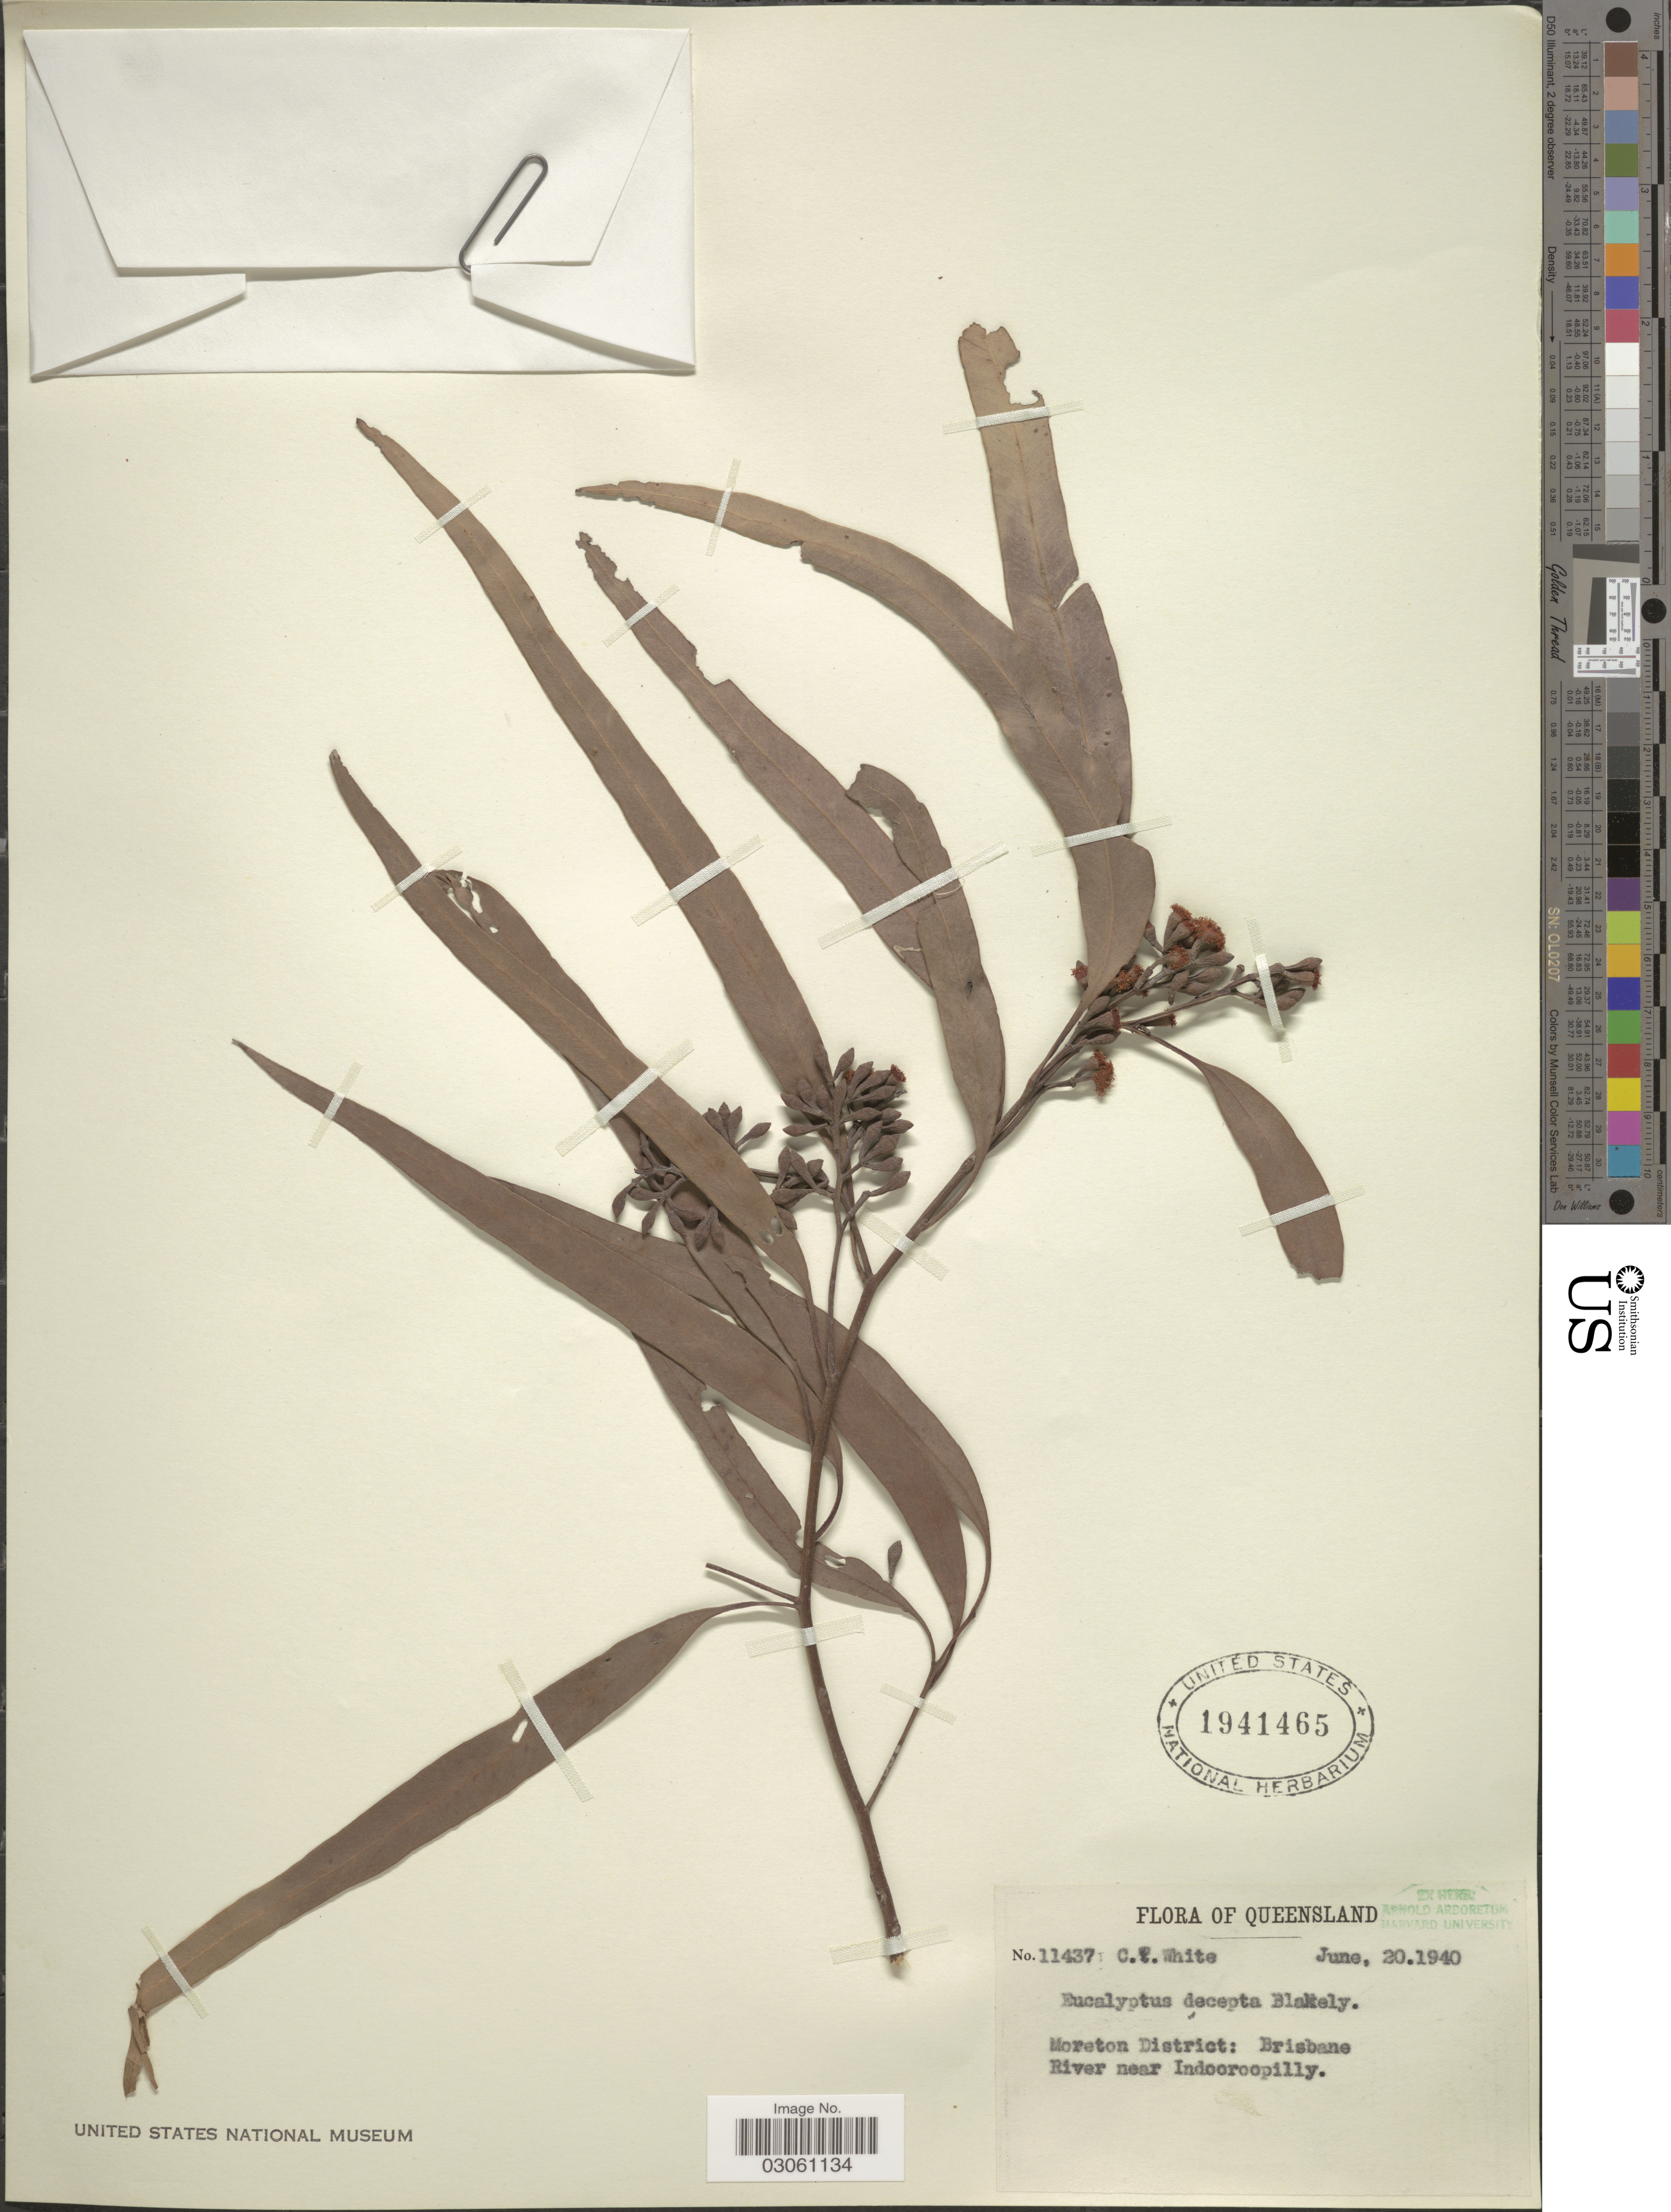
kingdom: Plantae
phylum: Tracheophyta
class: Magnoliopsida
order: Myrtales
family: Myrtaceae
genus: Eucalyptus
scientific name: Eucalyptus decepta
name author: Blakely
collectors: C. White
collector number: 11437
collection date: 1940-06-20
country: Australia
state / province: Queensland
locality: Moreton District: Brisbane. River near Indooroopilly.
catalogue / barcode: US 1941465